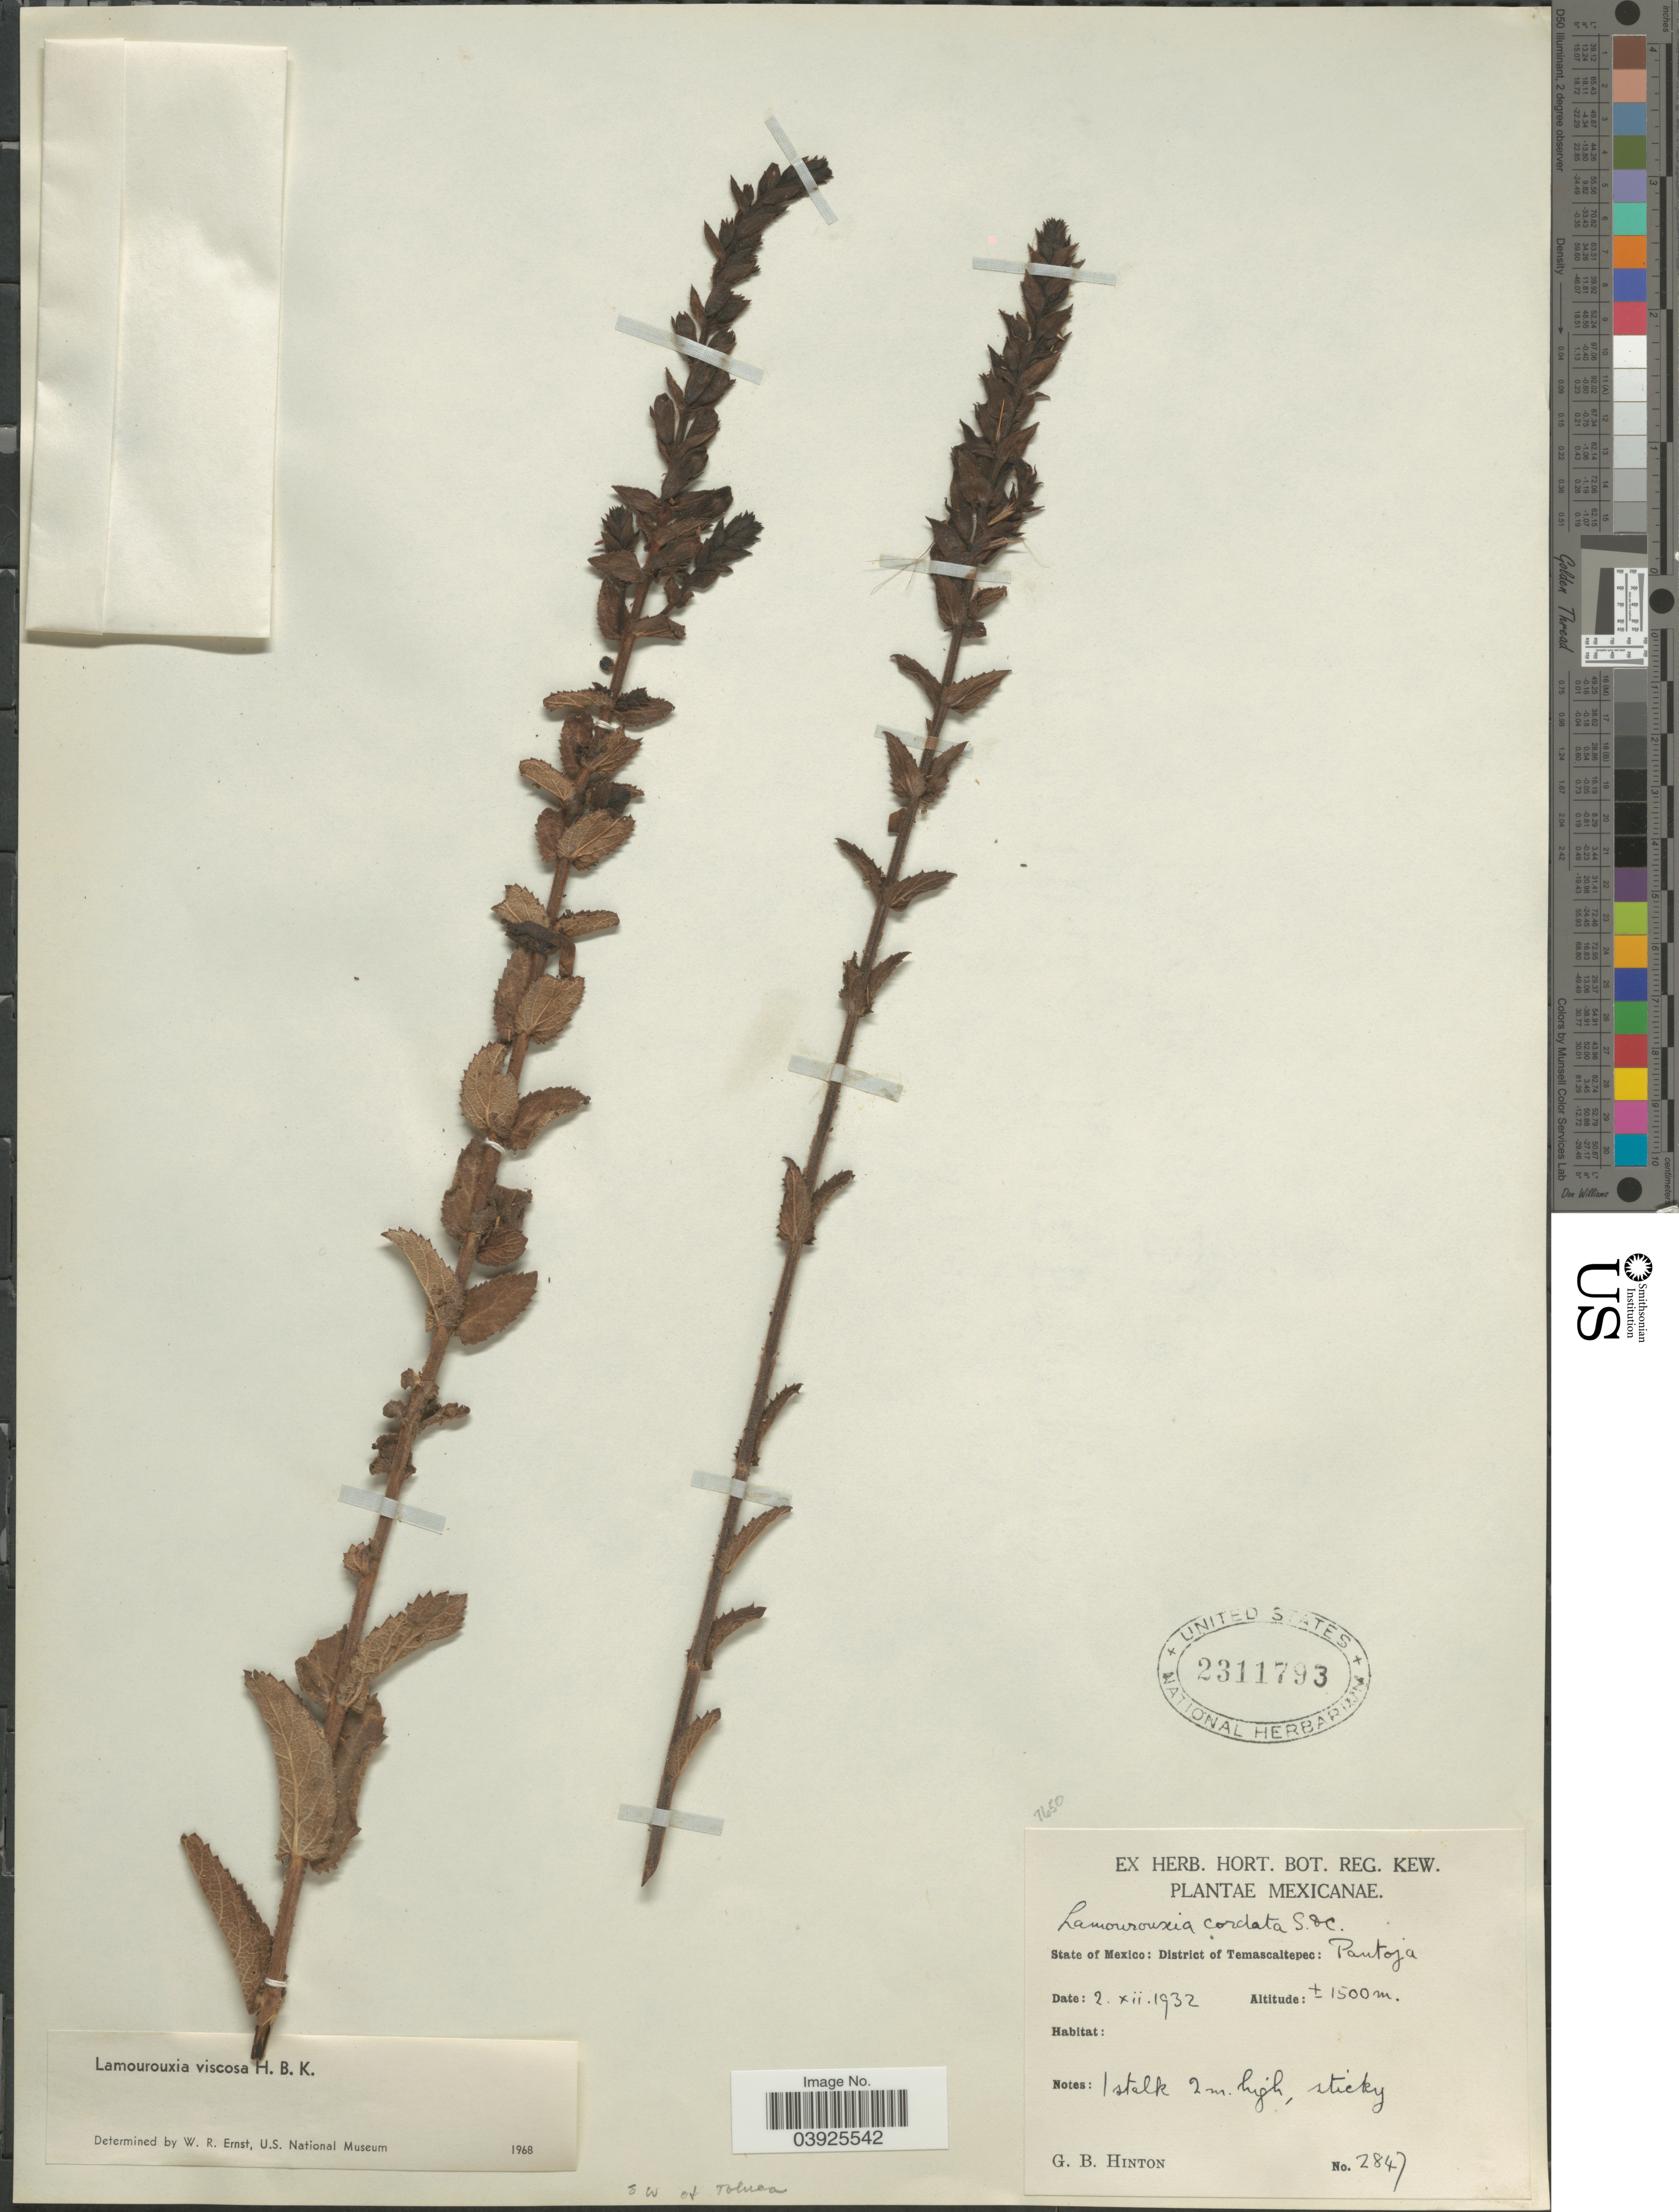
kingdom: Plantae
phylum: Tracheophyta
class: Magnoliopsida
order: Lamiales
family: Orobanchaceae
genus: Lamourouxia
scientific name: Lamourouxia viscosa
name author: Kunth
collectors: G. B. Hinton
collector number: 2847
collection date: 1932-12-02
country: Mexico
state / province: México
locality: District of Temascaltepec: Pantoja.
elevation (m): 1500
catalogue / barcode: US 2311793